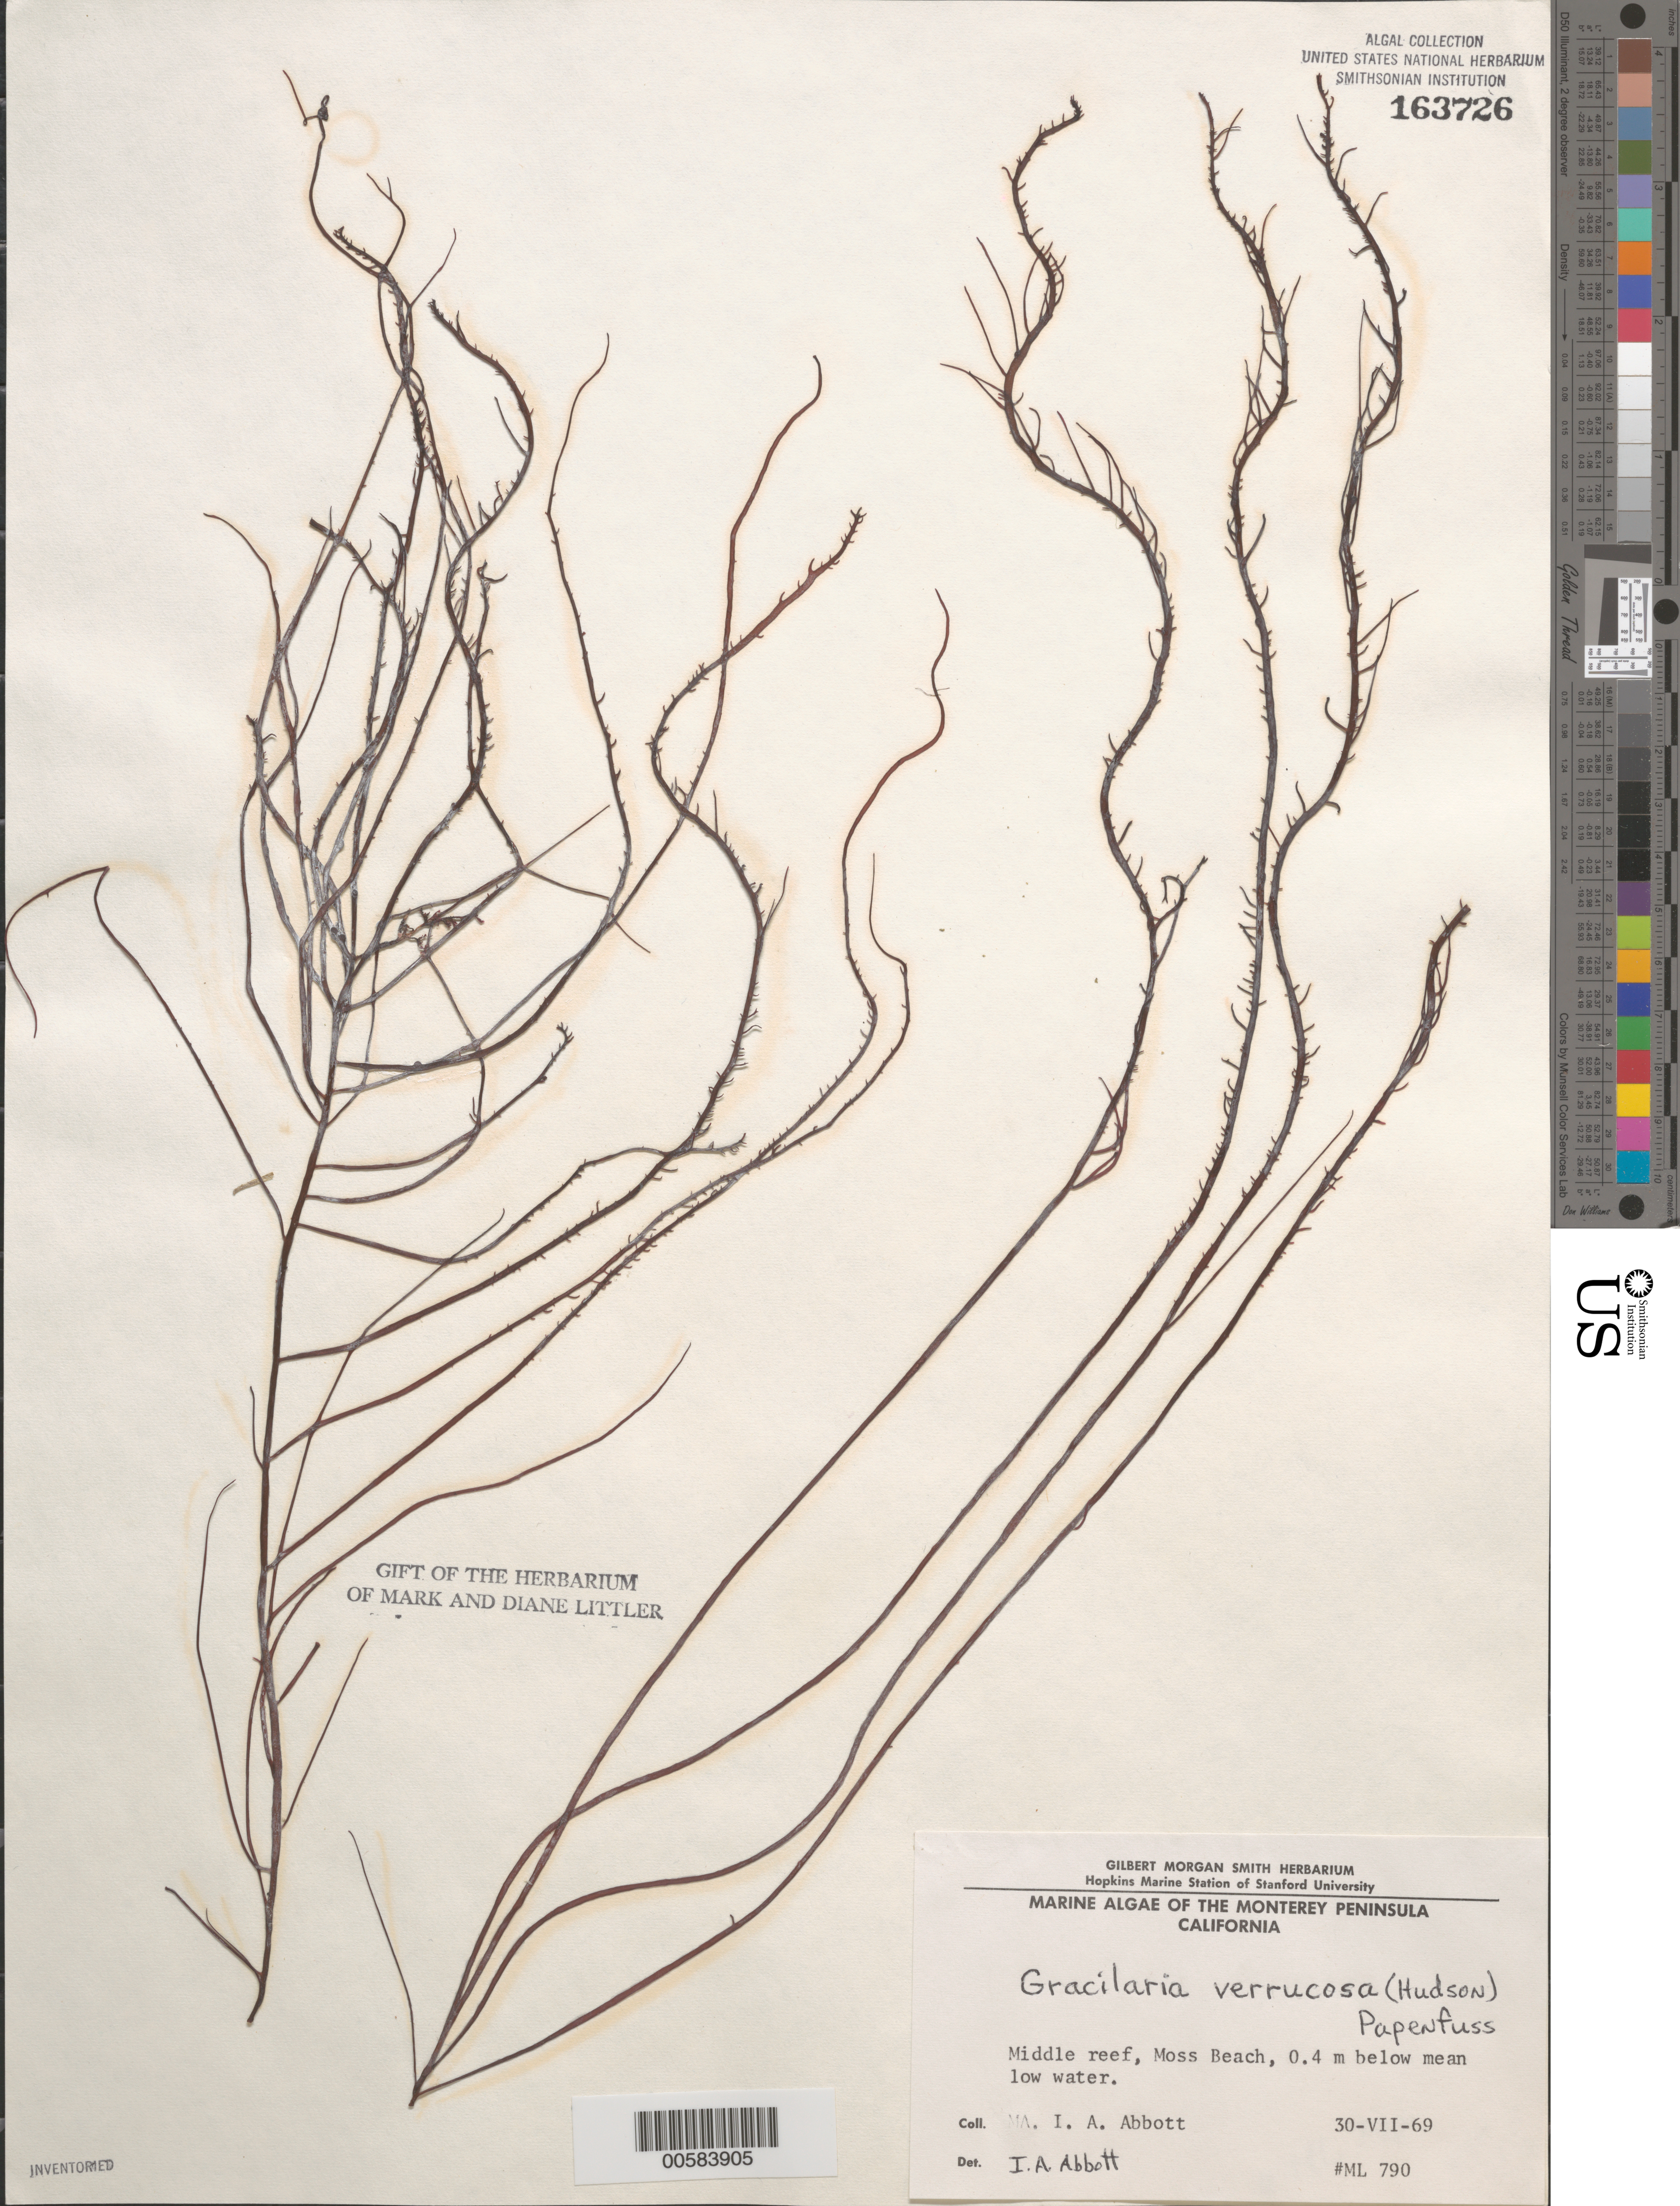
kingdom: Plantae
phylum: Rhodophyta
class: Florideophyceae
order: Gracilariales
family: Gracilariaceae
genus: Gracilariopsis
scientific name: Gracilariopsis longissima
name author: (S.G. Gmel.) Steentoft et al.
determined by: Algae name updating Project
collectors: I. A. Abbott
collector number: ML 790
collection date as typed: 30 Jul 1969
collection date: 1969-07-30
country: United States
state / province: California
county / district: Monterey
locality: Middle Reef of Moss Beach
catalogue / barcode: US 163726